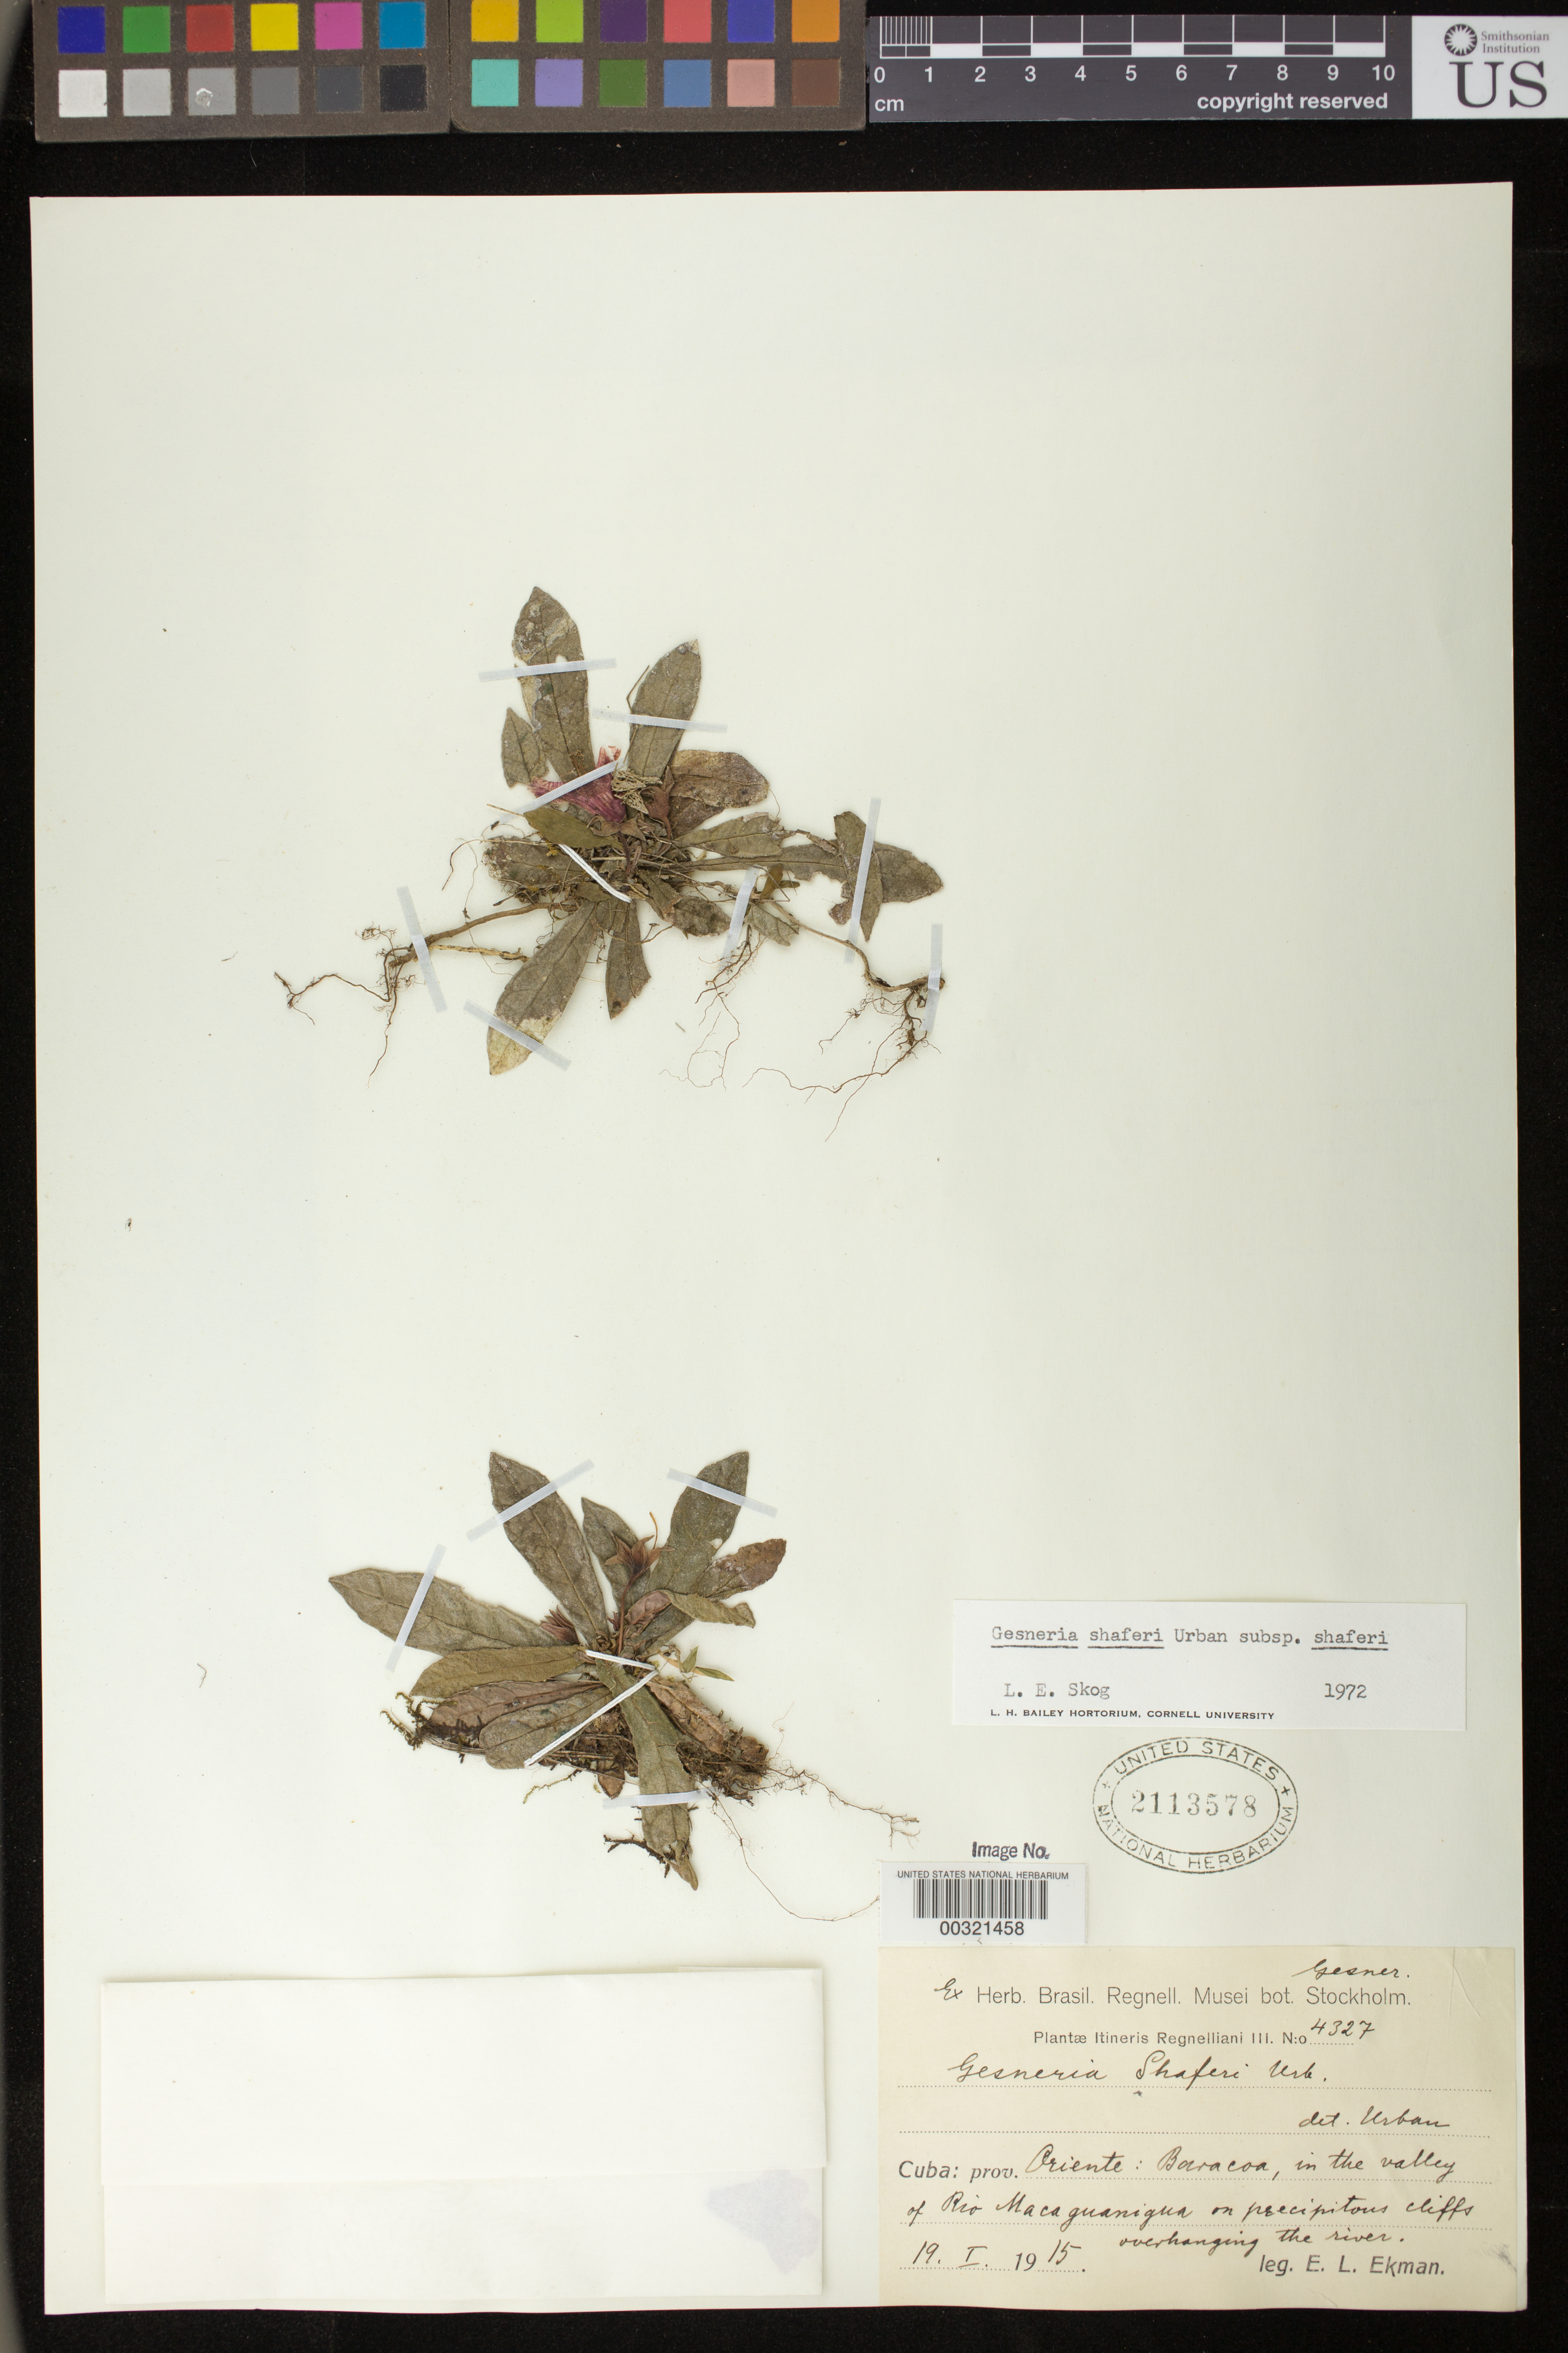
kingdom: Plantae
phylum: Tracheophyta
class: Magnoliopsida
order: Lamiales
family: Gesneriaceae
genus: Gesneria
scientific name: Gesneria depressa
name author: (Griseb.) Urb.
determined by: Clark, John L., (UNITED STATES)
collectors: E. L. Ekman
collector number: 4327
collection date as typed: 19 Jan 1915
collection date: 1915-01-19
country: Cuba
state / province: Oriente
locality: Baracoa, in the valley of Rio Macaguanigua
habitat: On precipitous cliffs overhanging the river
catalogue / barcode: US 2113578